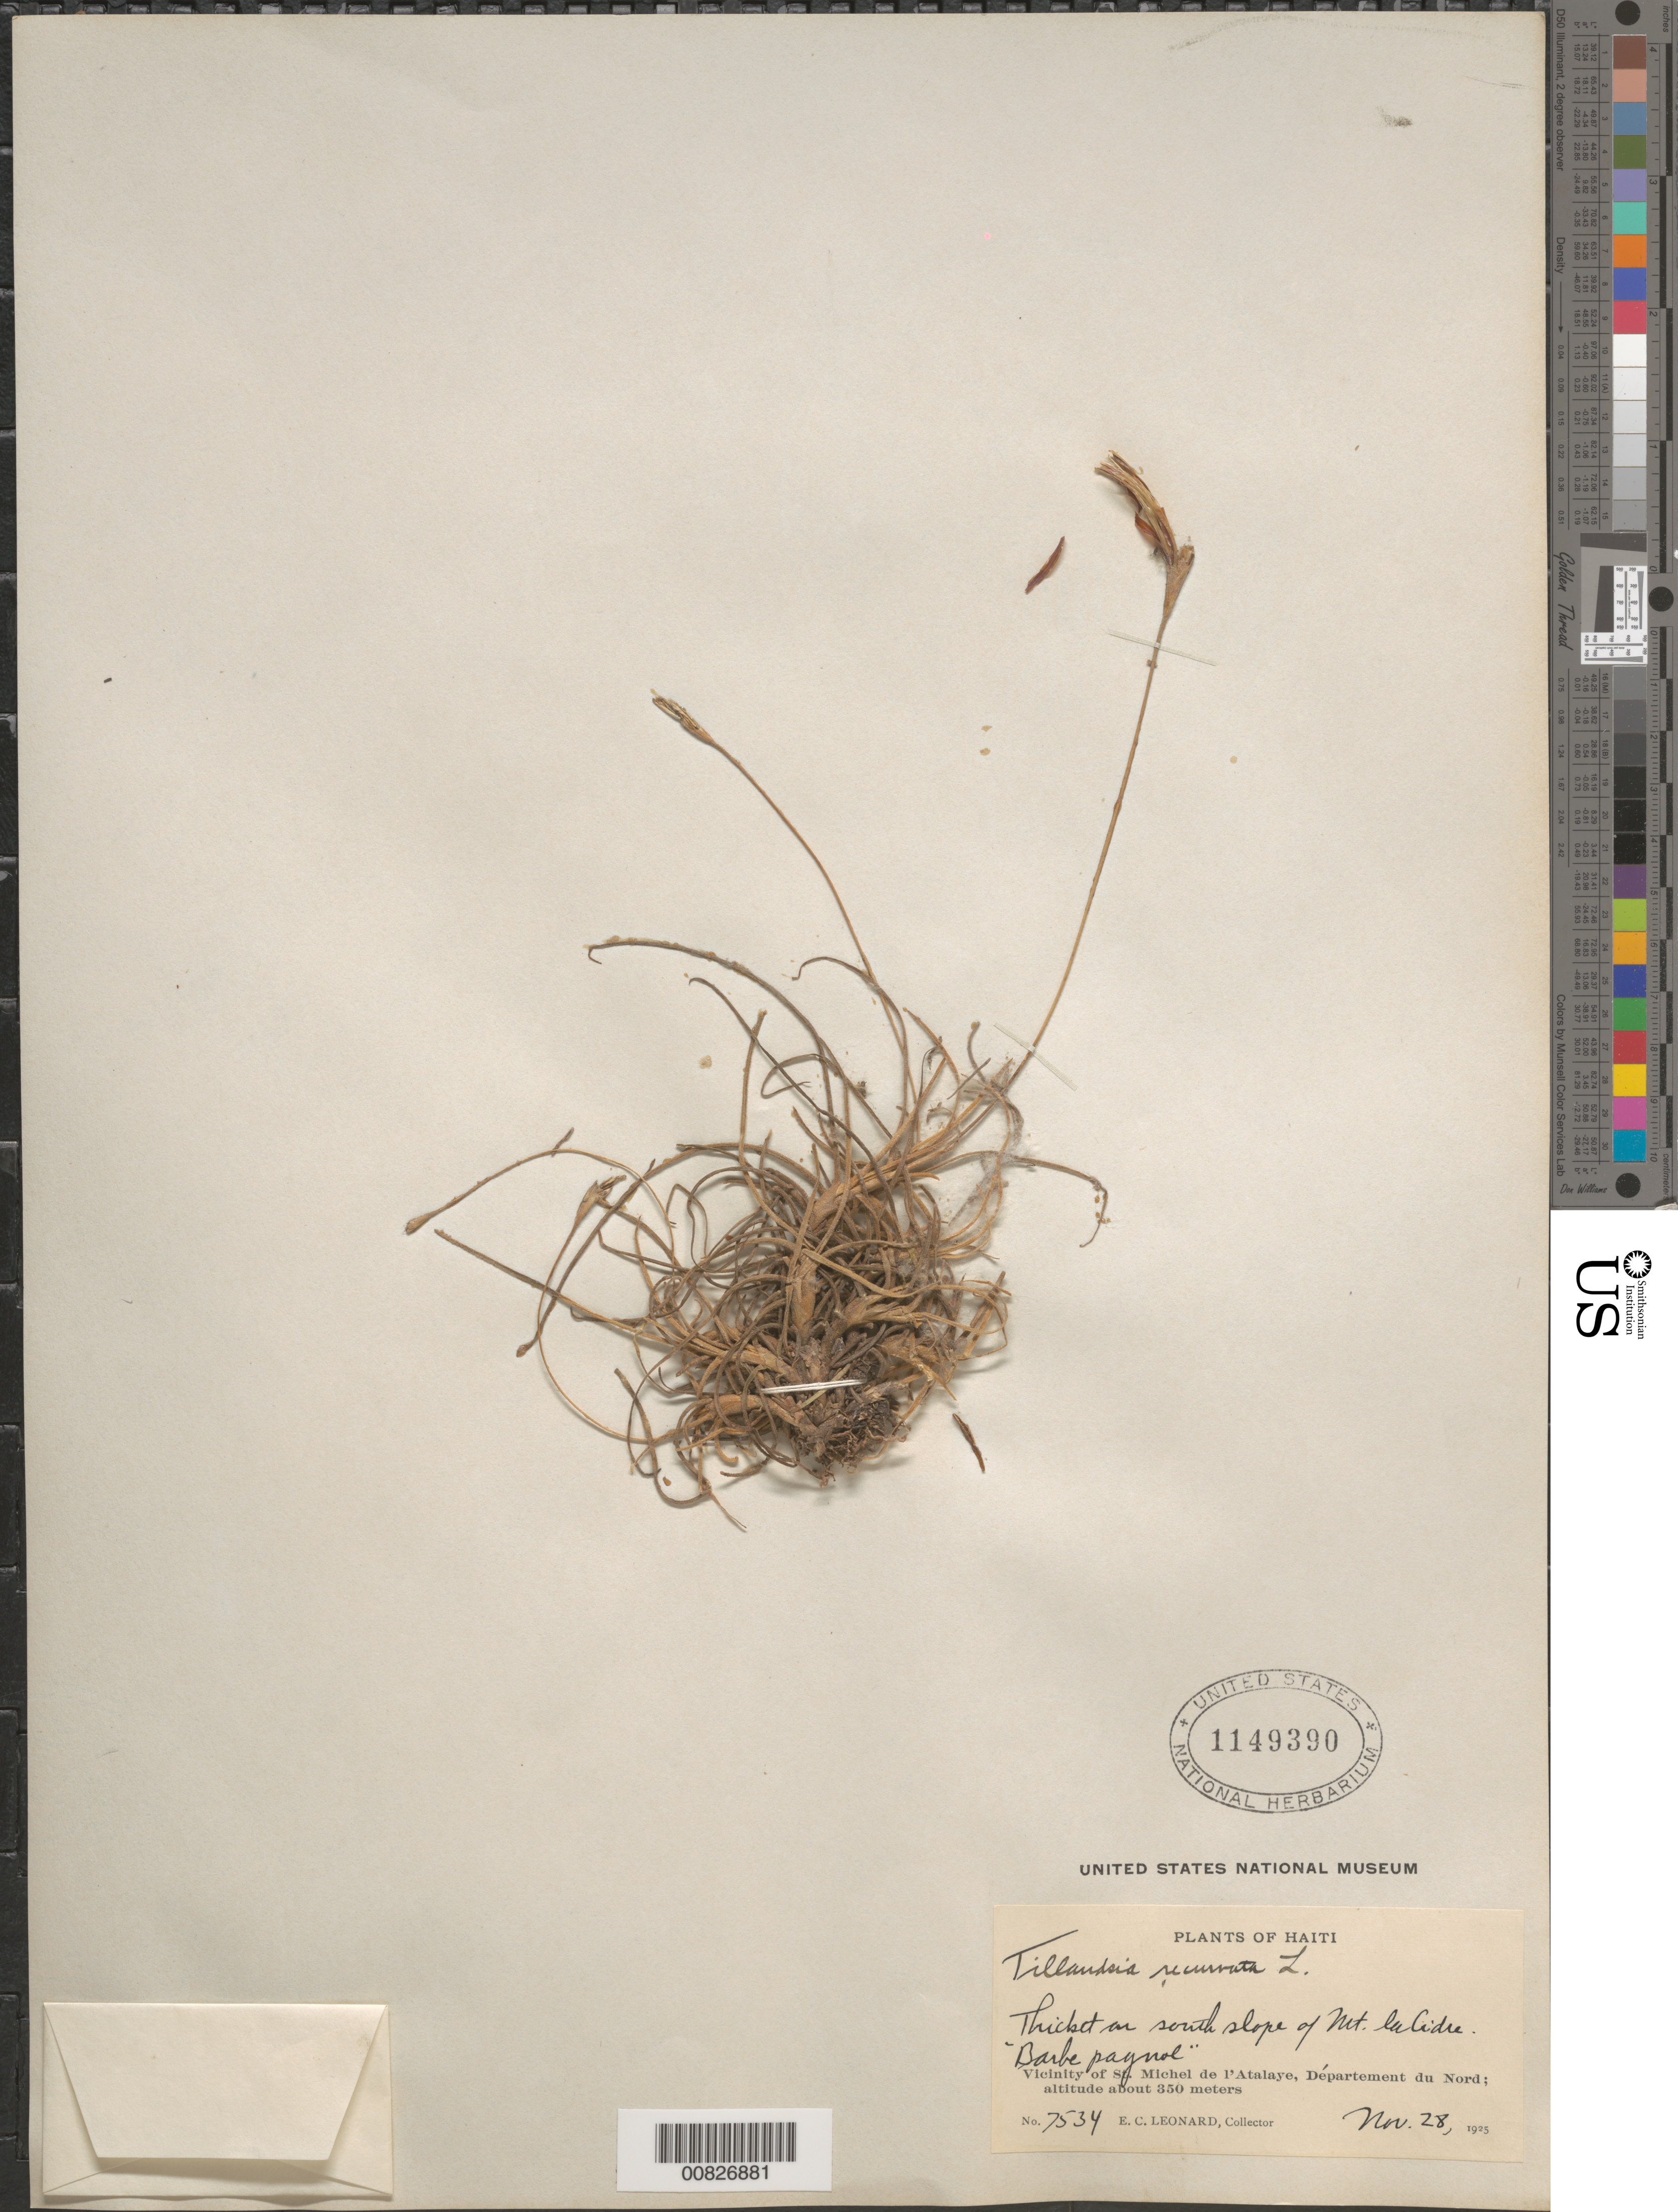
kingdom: Plantae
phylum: Tracheophyta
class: Liliopsida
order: Poales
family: Bromeliaceae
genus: Tillandsia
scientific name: Tillandsia recurvata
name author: L.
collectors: E. C. Leonard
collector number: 7534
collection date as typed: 28 Nov 1925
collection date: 1925-11-28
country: Haiti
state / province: Nord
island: Hispaniola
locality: Vicinity of St. Michel de l'Atalaye, Département du Nord. Thicket on south slope of Mt. la Cidre.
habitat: Thicket.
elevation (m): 350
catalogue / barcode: US 1149390